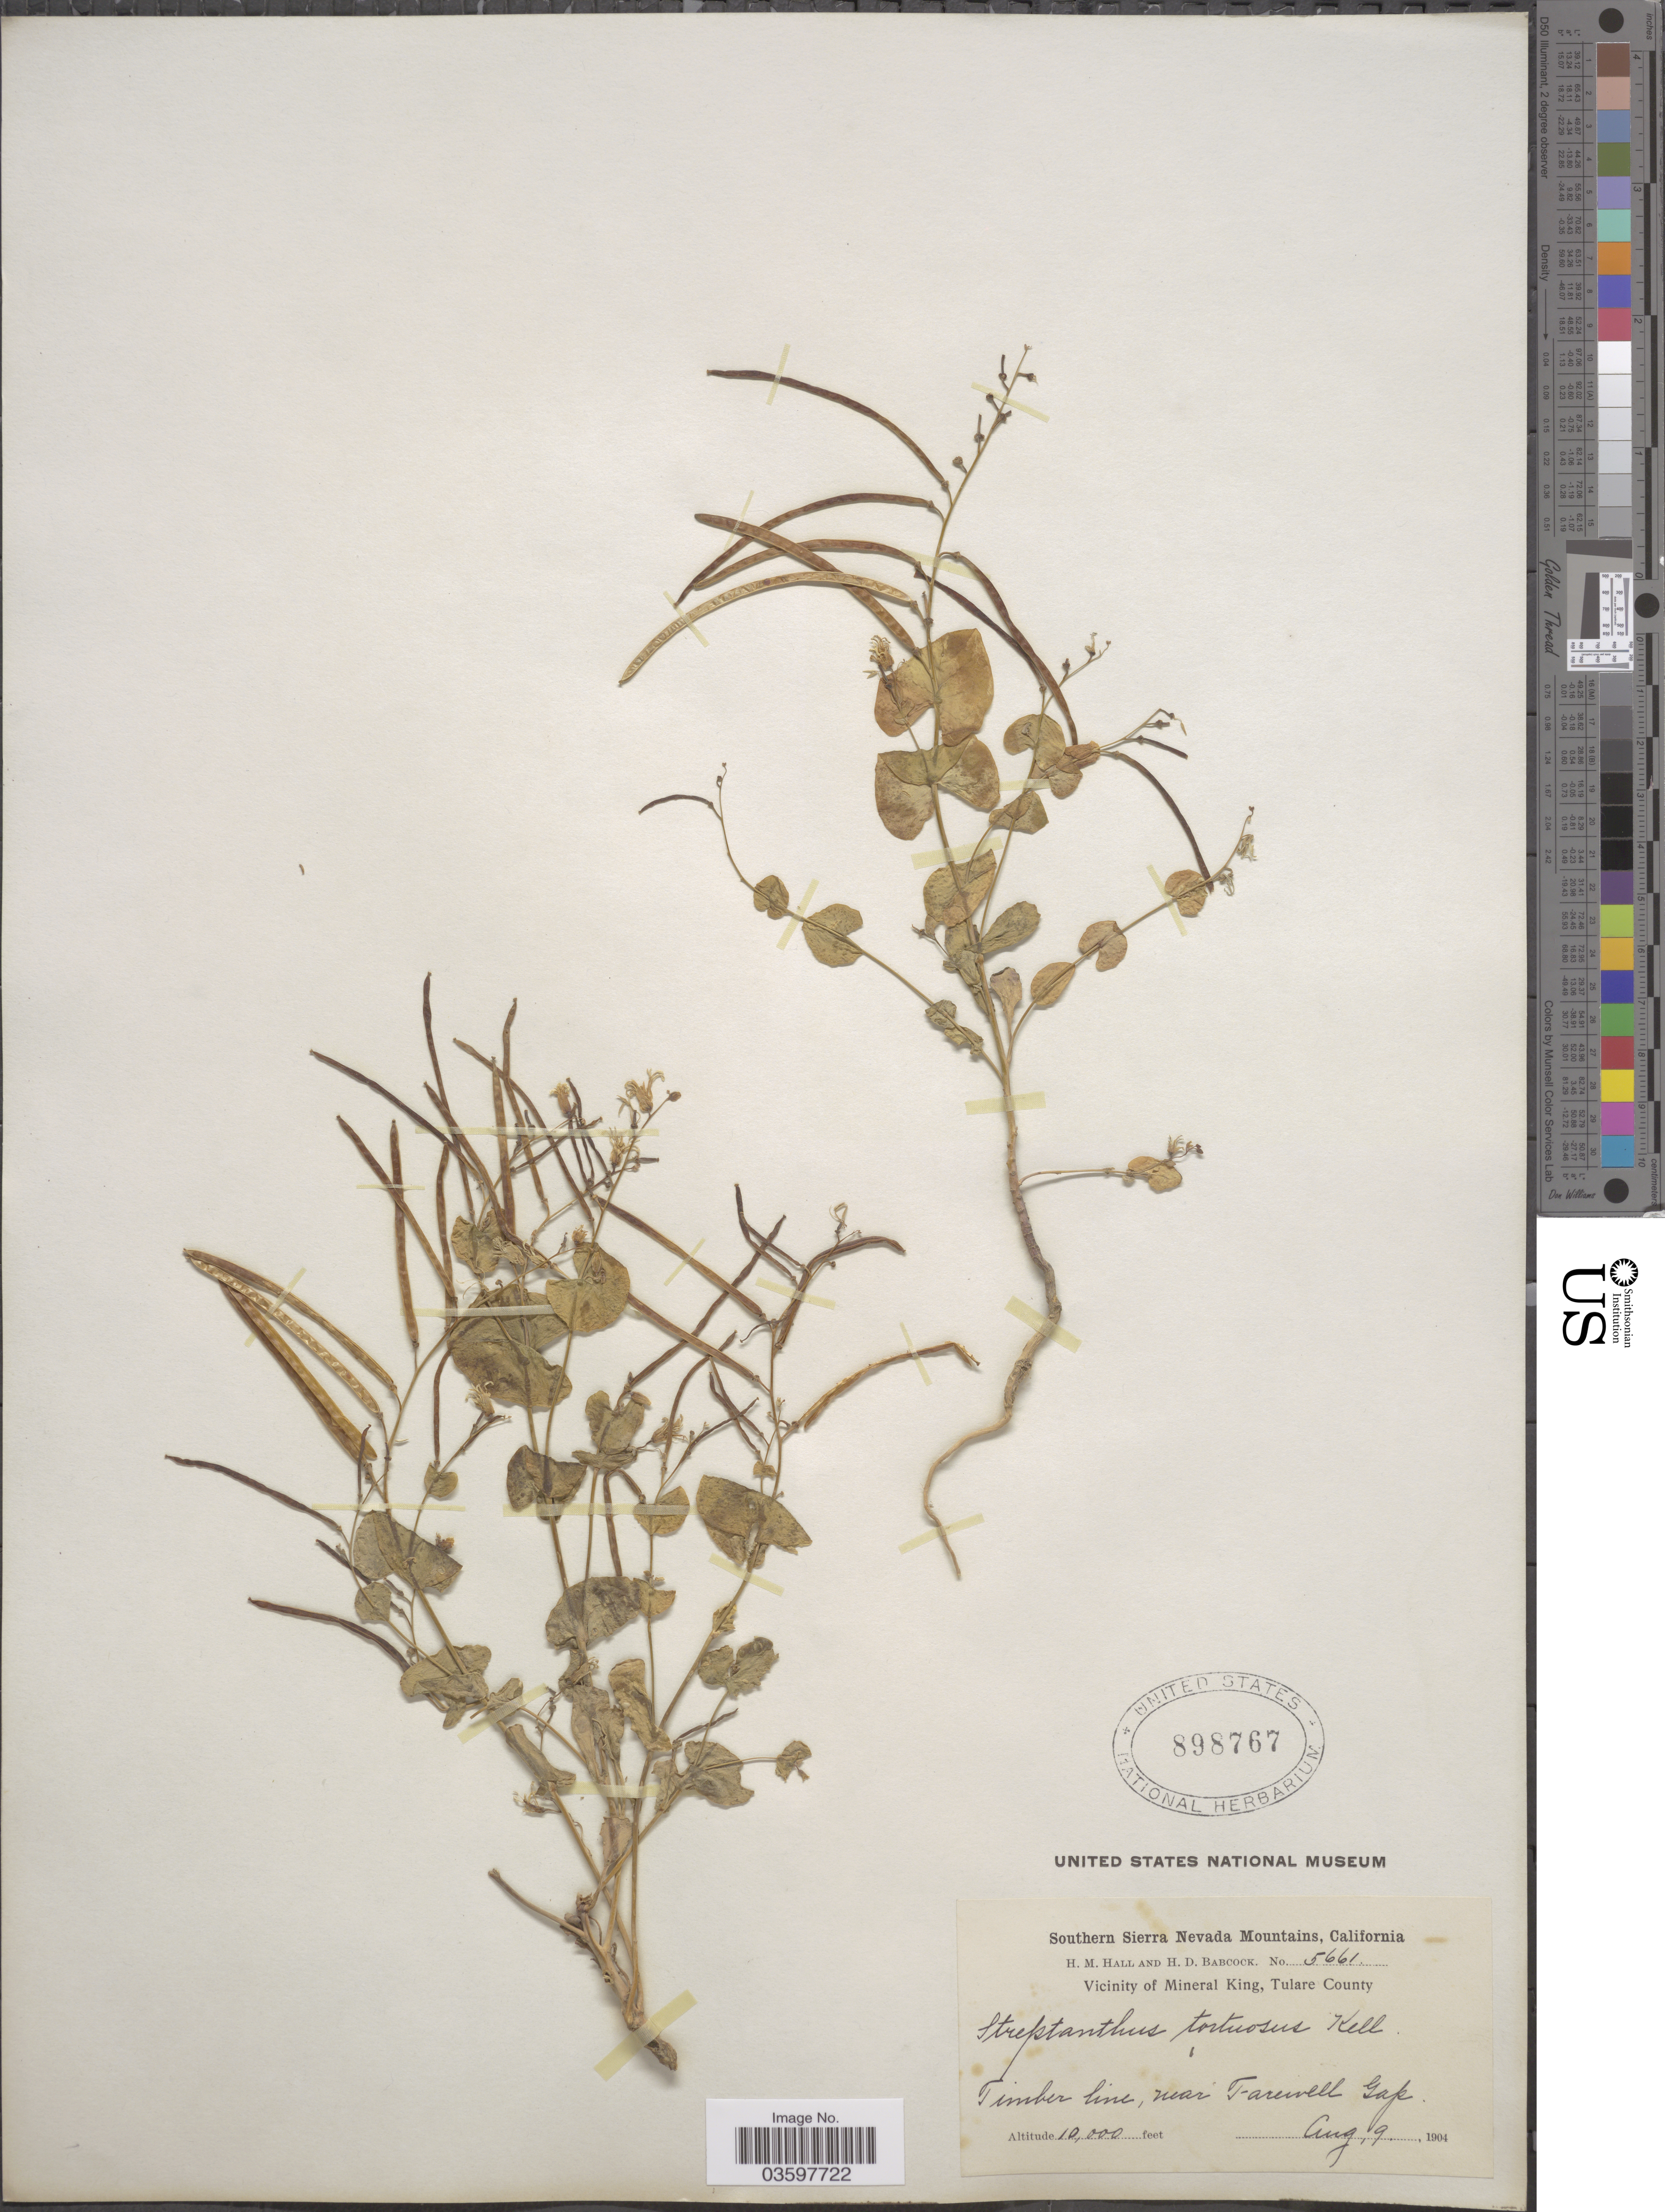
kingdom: Plantae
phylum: Tracheophyta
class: Magnoliopsida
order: Brassicales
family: Brassicaceae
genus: Streptanthus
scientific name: Streptanthus tortuosus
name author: Kellogg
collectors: H. M. Hall & H. Babcock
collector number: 5661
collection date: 1904-08-09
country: United States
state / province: California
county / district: Tulare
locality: Southern Sierra Nevada Mountains. Vicinity of Mineral King, Tulare County. Timber line, near Farewell Gap.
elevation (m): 3048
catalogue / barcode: US 898767